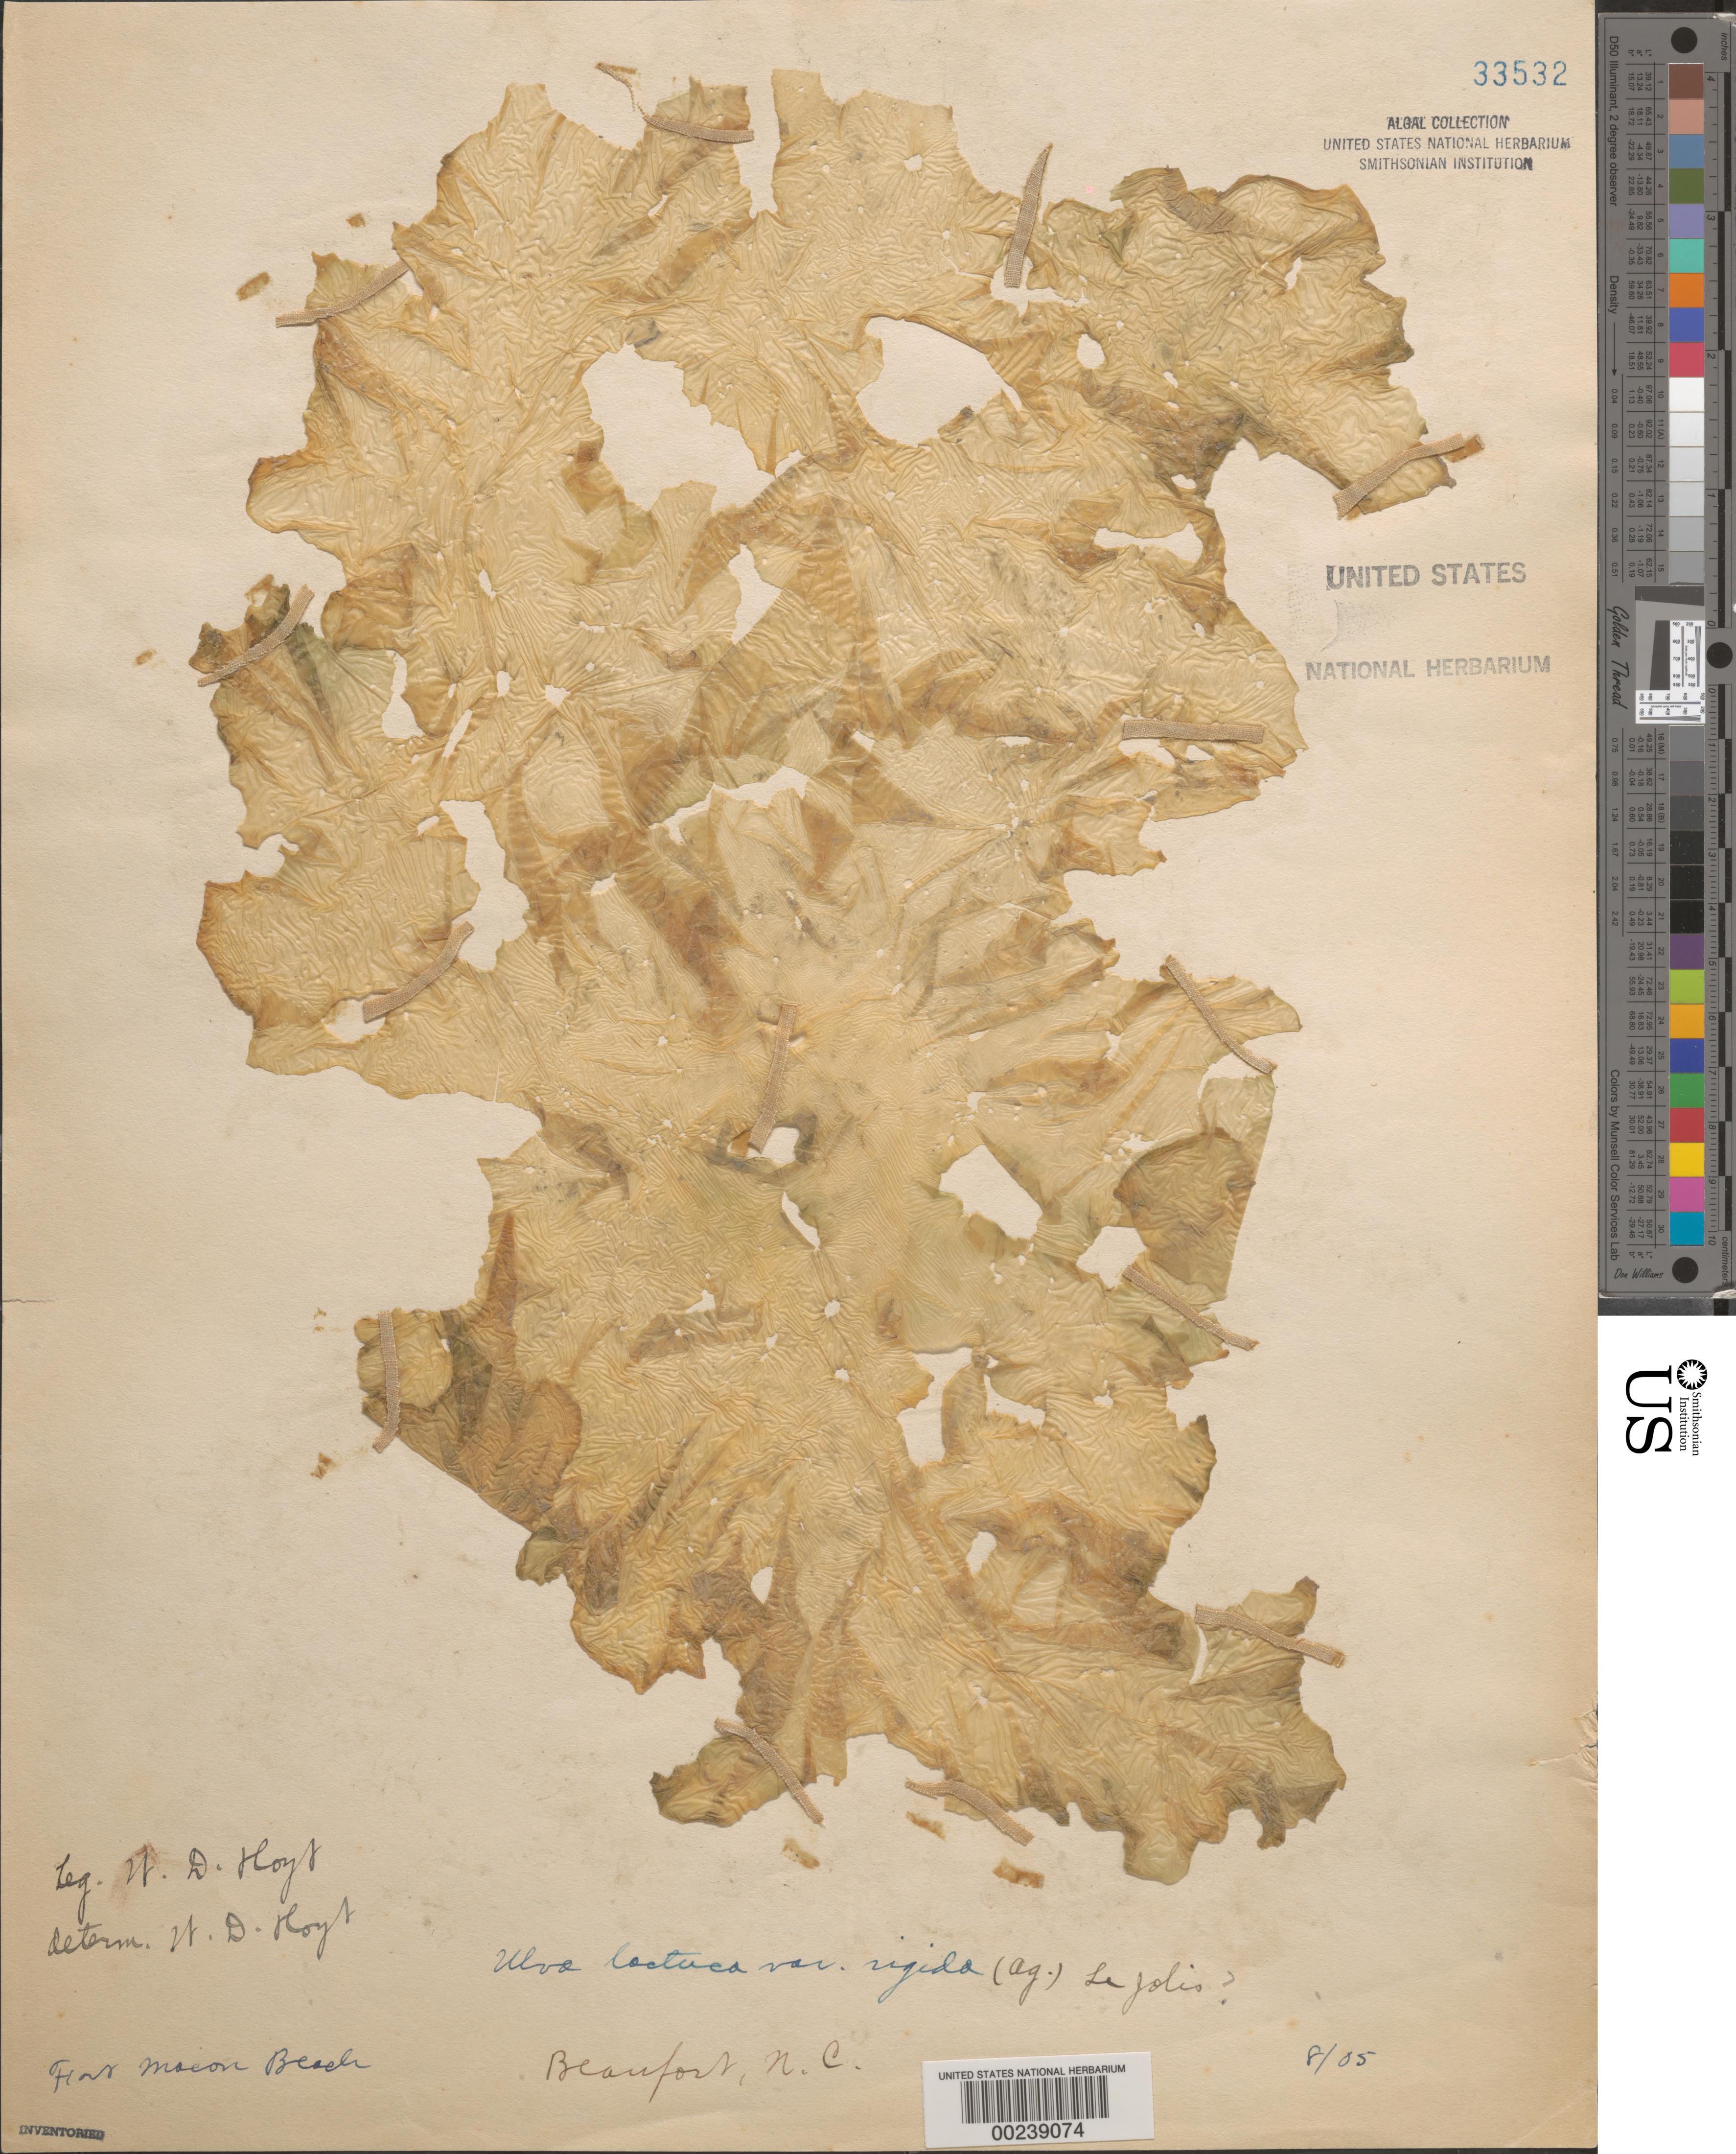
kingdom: Plantae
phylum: Chlorophyta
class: Ulvophyceae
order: Ulvales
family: Ulvaceae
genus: Ulva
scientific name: Ulva lactuca var. rigida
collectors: W. D. Hoyt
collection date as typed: Aug 05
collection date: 2005-08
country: United States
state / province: North Carolina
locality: Fort Macon Beach. Beaufort.